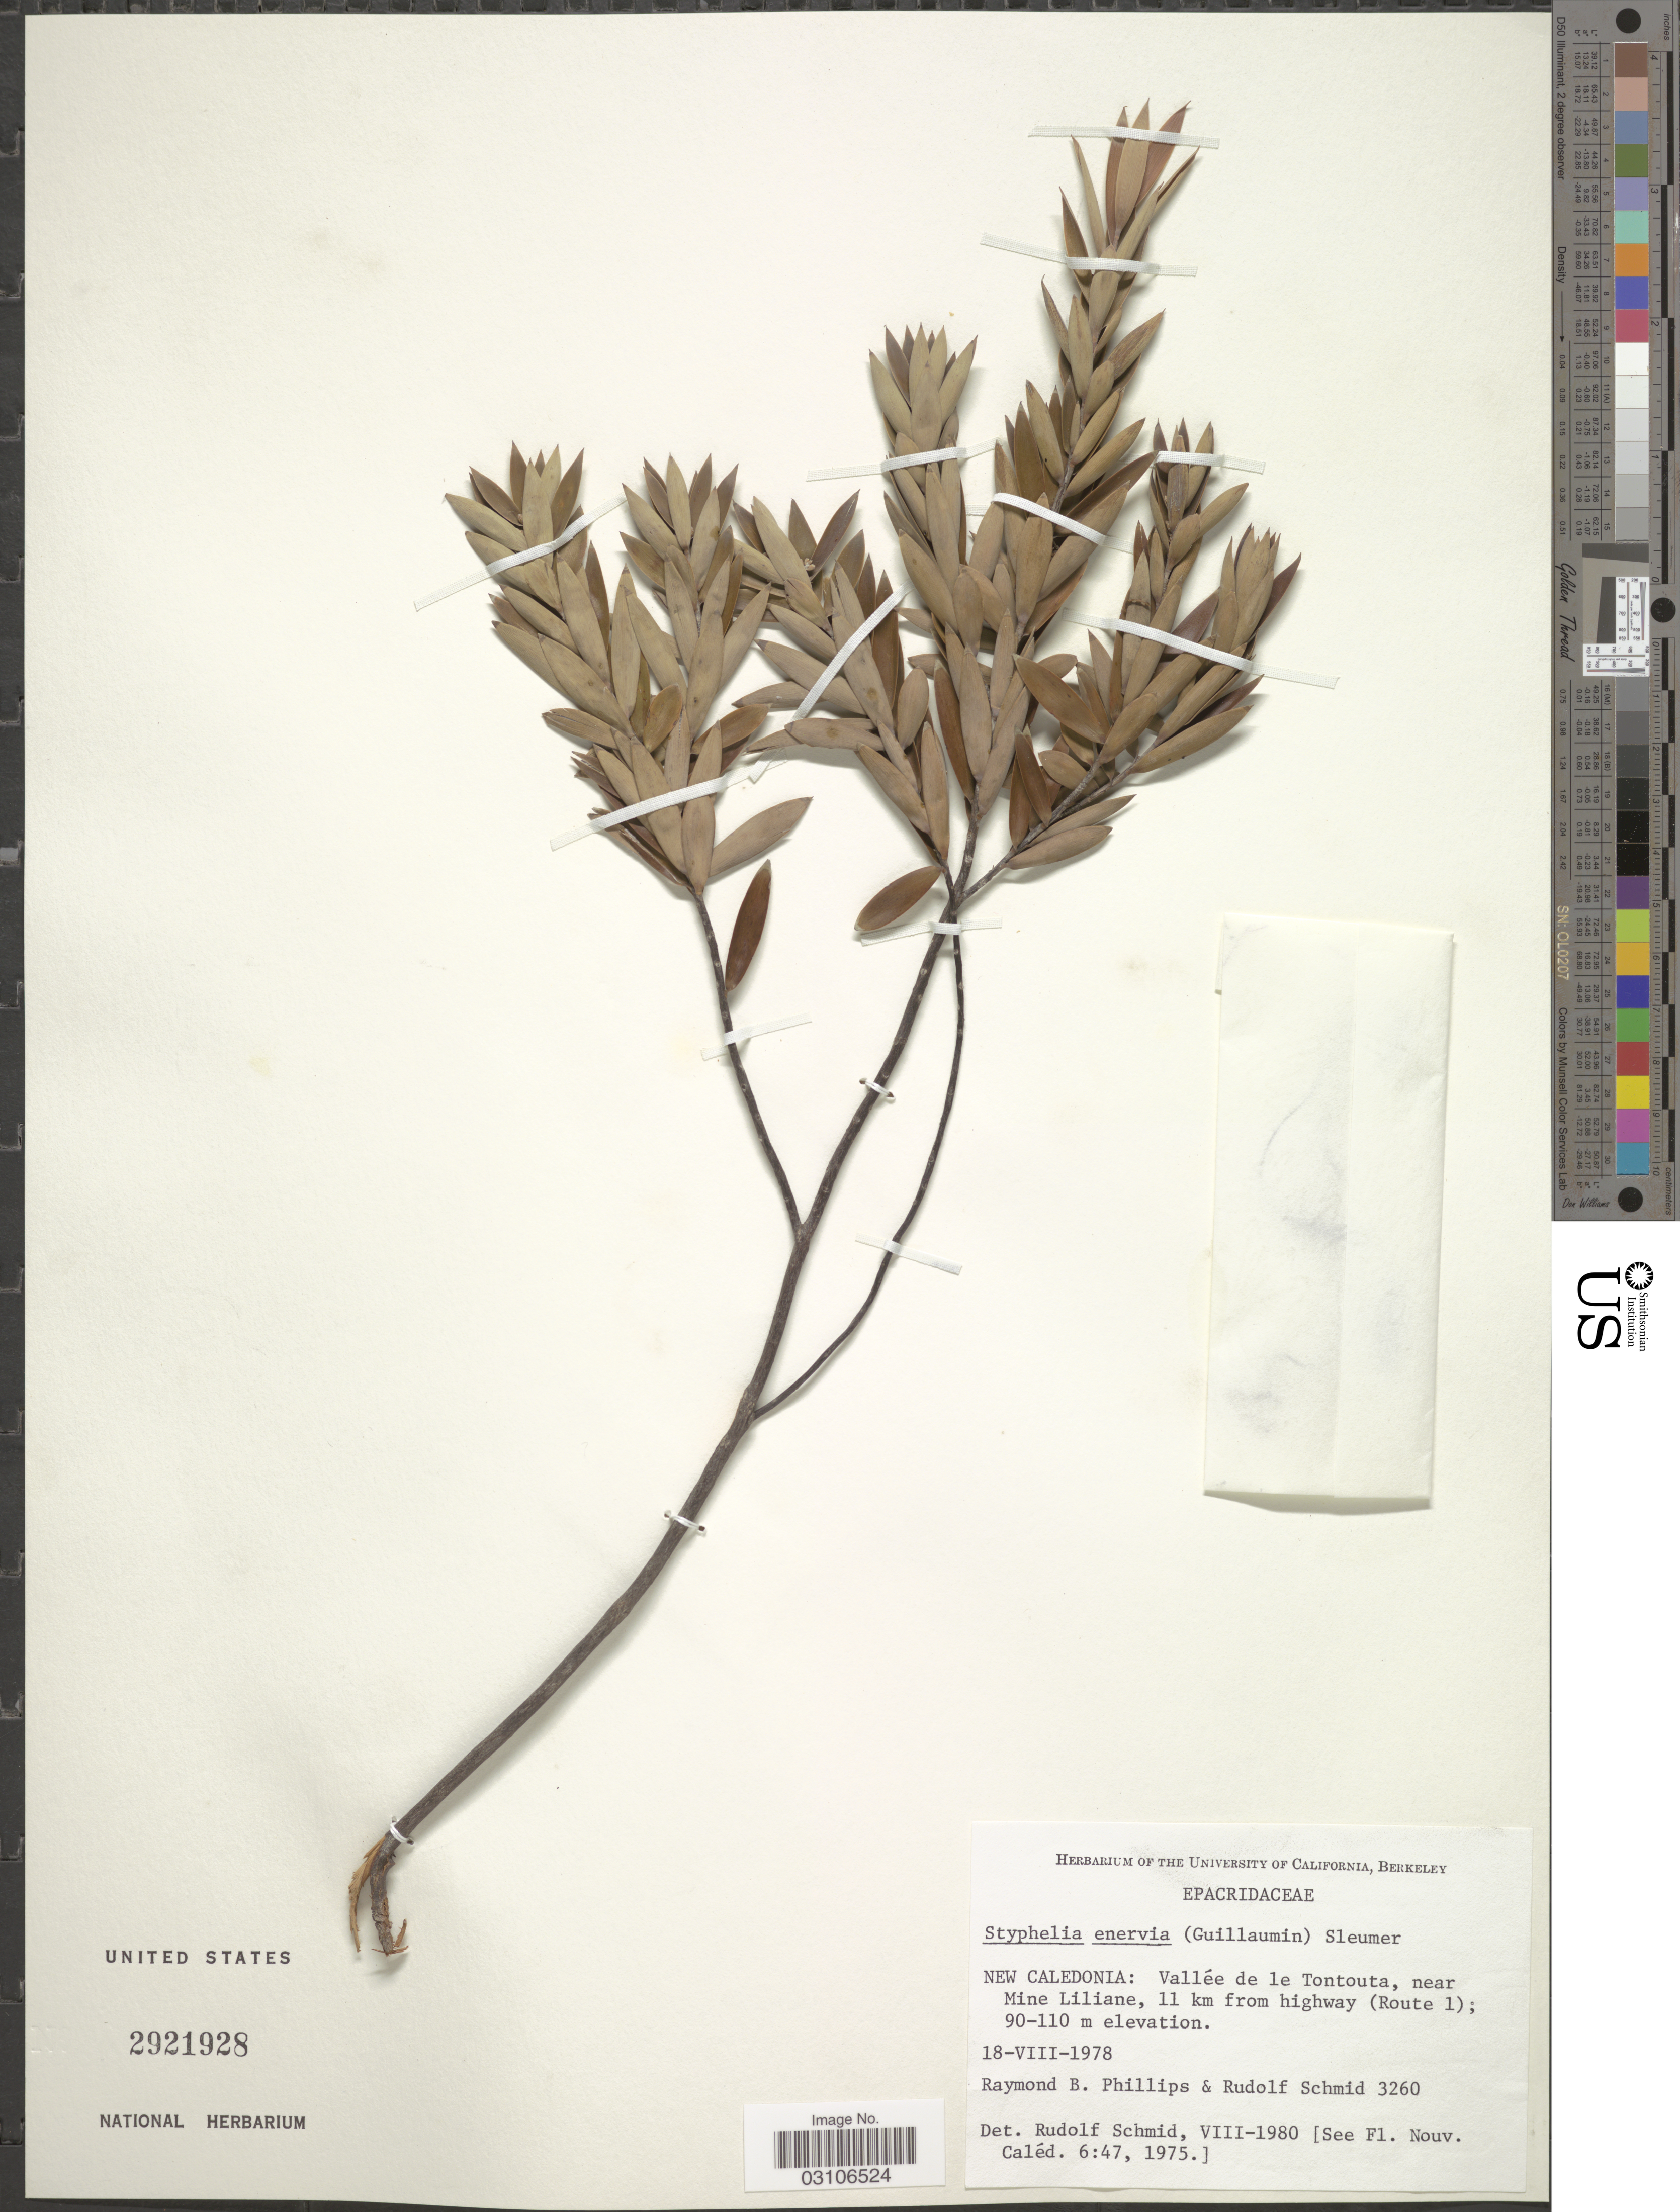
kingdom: Plantae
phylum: Tracheophyta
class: Magnoliopsida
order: Ericales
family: Ericaceae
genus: Styphelia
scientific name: Styphelia enervia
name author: (Guillaumin) Sleumer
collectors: R. Phillips & R. Schmid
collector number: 3260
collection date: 1978-08-18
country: New Caledonia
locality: Vallée de le Tontouta, near Mine Liliane, 11 km from highway (Route 1).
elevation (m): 90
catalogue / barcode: US 2921928